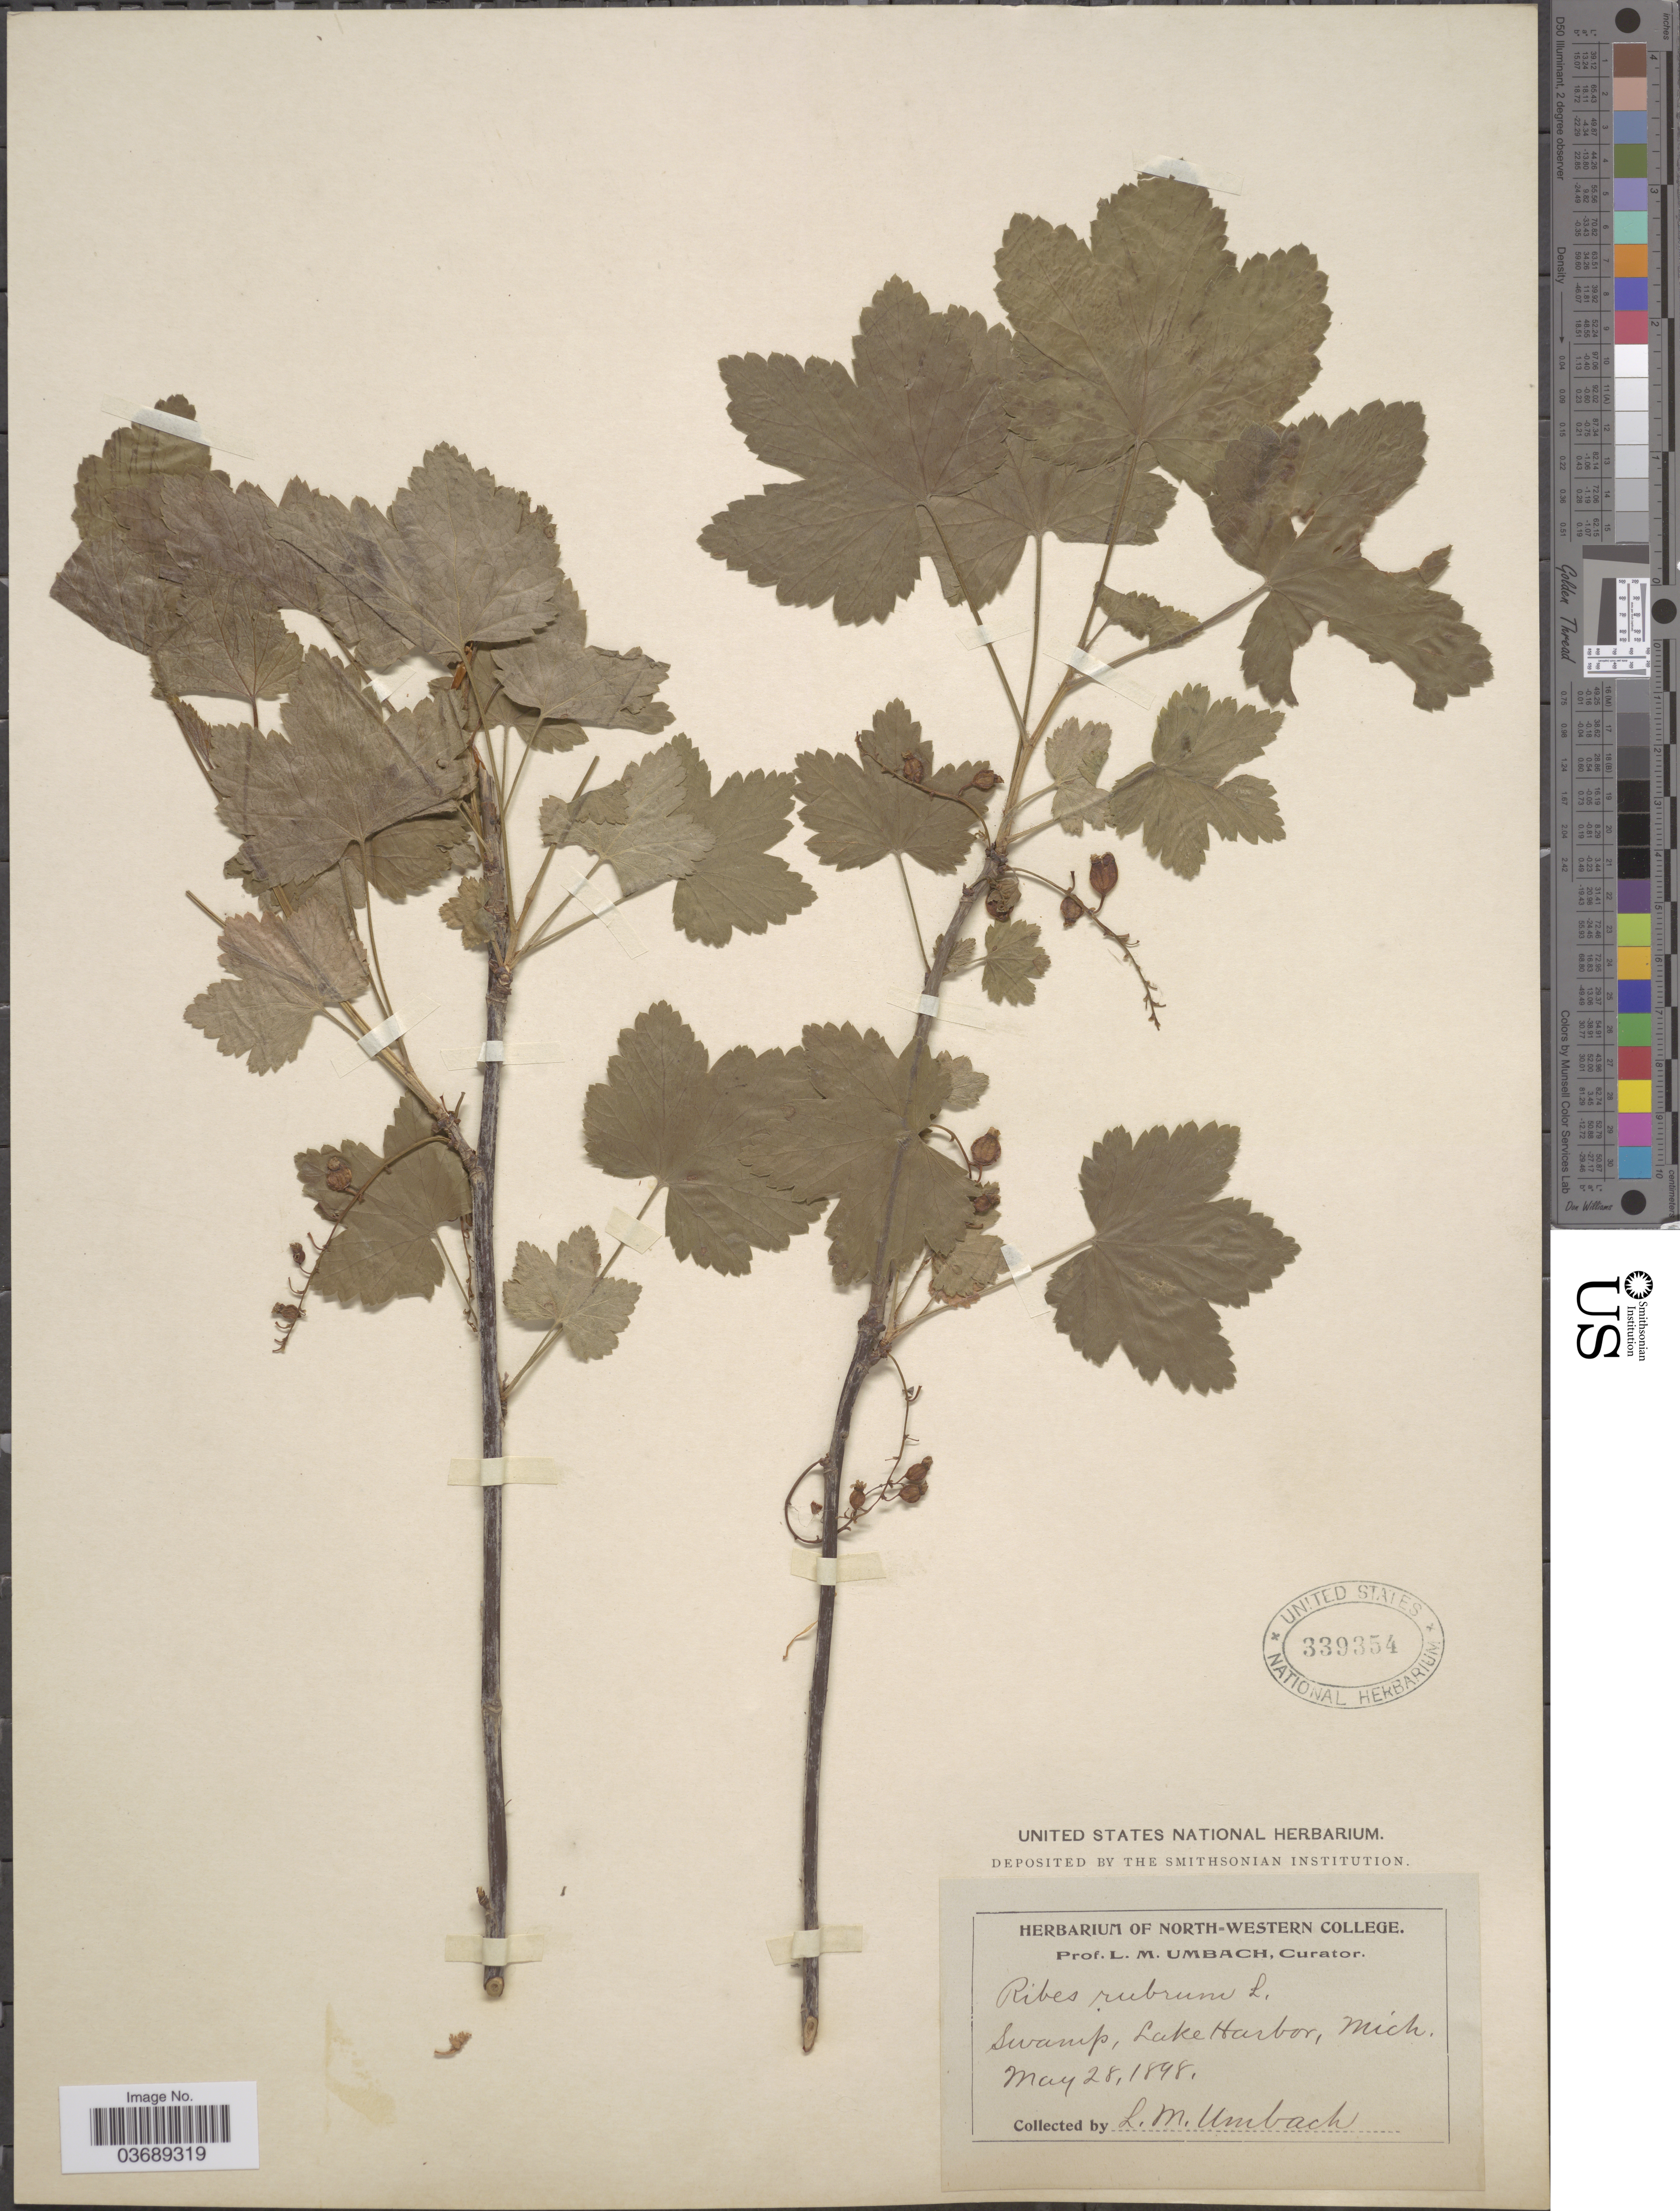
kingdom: Plantae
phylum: Tracheophyta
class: Magnoliopsida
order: Saxifragales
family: Grossulariaceae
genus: Ribes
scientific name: Ribes triste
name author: Pall.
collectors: L. M. Umbach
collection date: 1898-05-28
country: United States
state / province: Michigan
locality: Swamp, Lake Harbor.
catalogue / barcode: US 339354